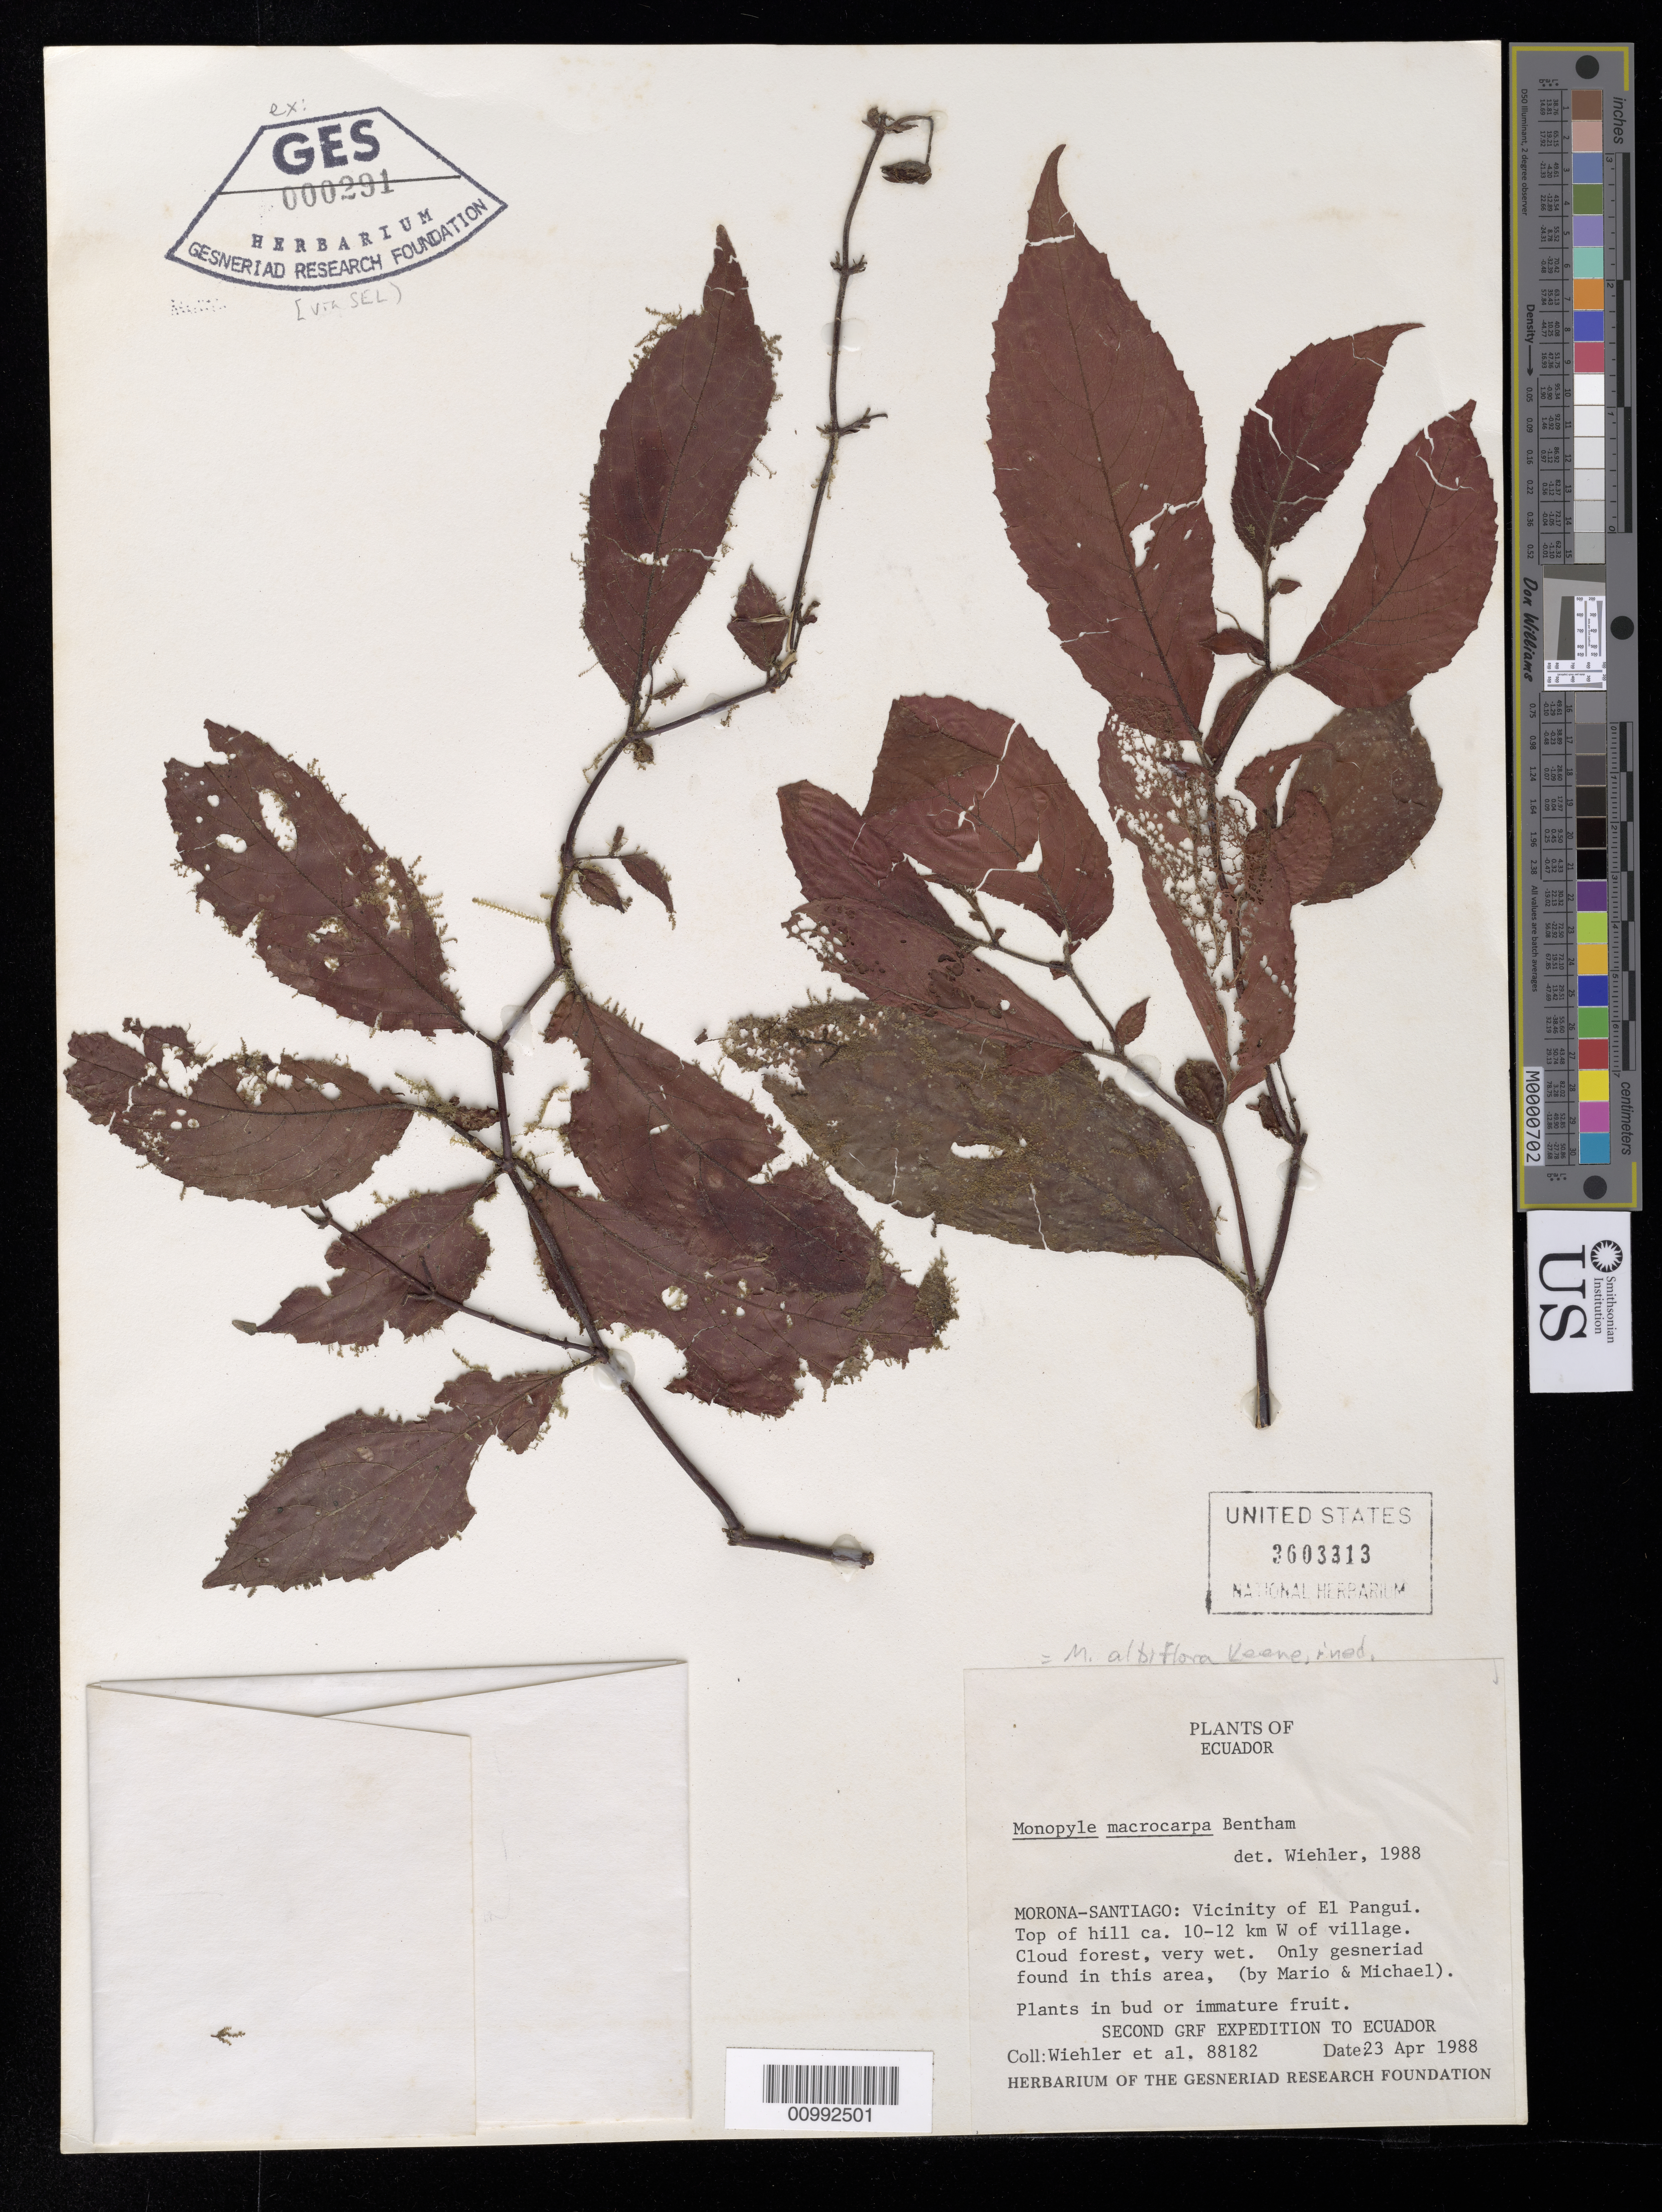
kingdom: Plantae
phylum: Tracheophyta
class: Magnoliopsida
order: Lamiales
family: Gesneriaceae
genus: Monopyle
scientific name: Monopyle macrocarpa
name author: Benth.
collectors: H. J. Wiehler & GRF Expedition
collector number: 88182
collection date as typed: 23 Apr 1988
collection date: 1988-04-23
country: Ecuador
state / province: Zamora-Chinchipe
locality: Zamora-Chinchipe: vicinity of El Pangui, top of hill ca. 10-12 km W of village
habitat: Cloud forest, very wet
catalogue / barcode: US 3603313